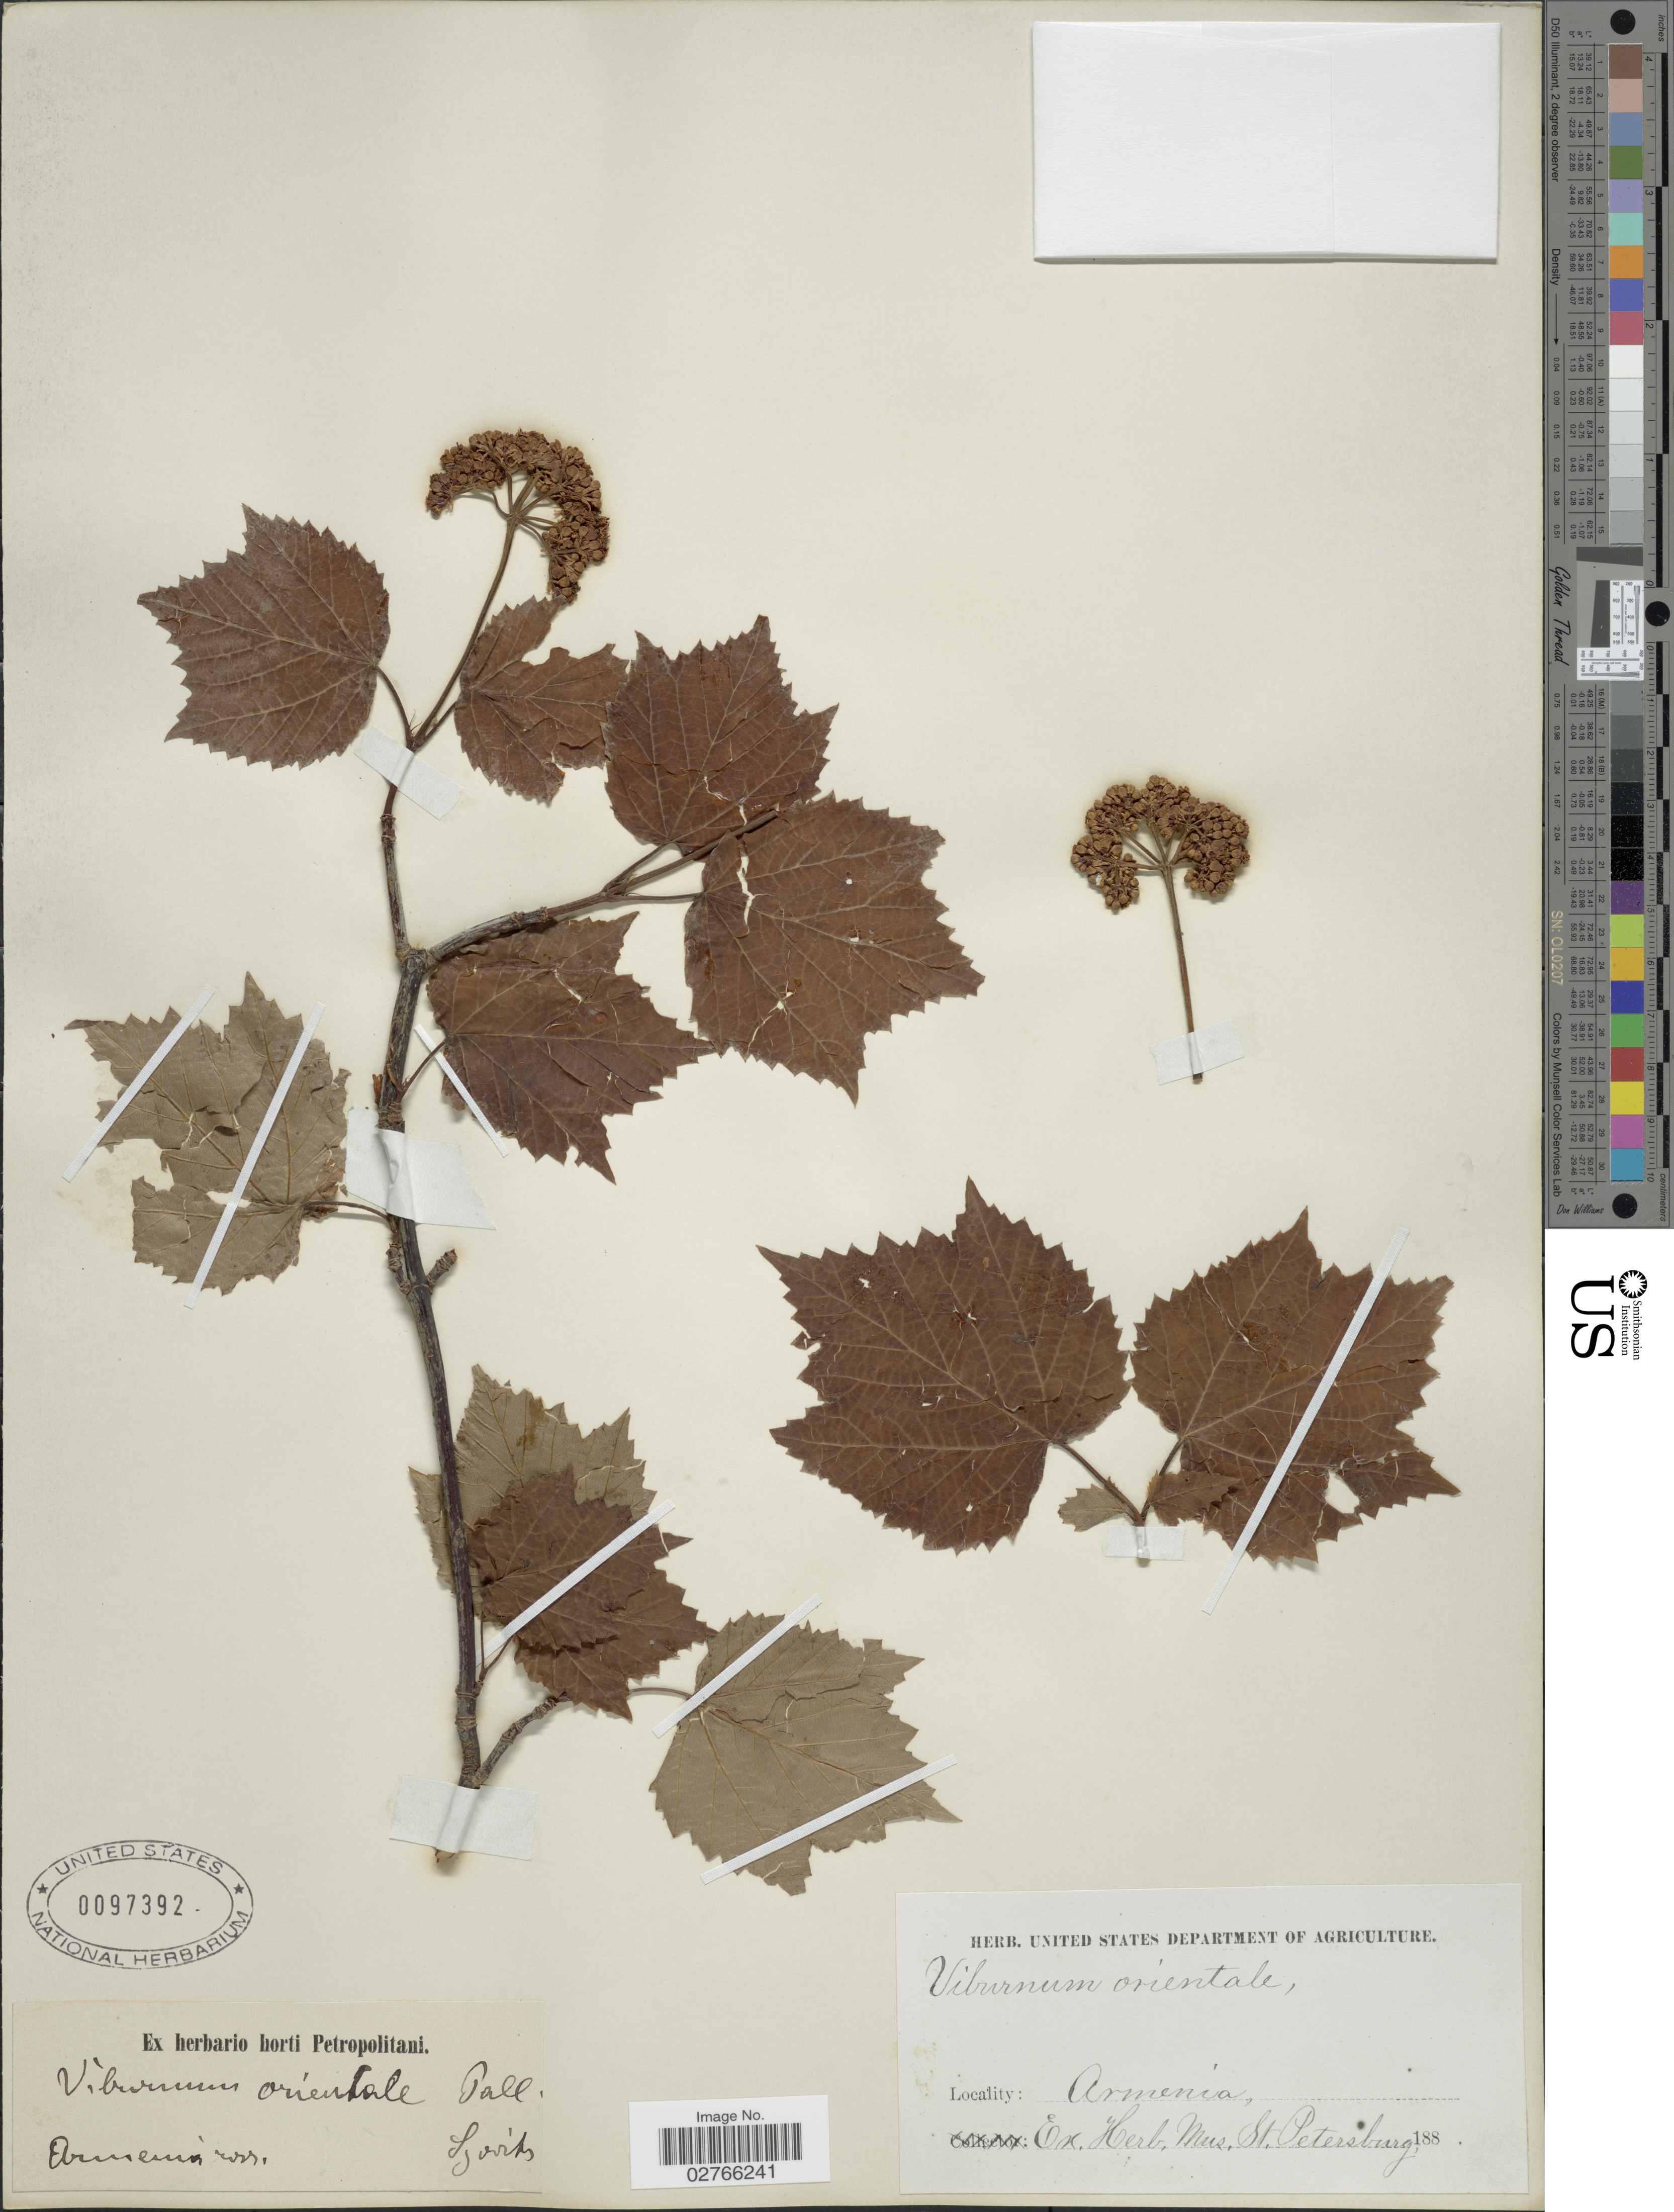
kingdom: Plantae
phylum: Tracheophyta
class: Magnoliopsida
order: Dipsacales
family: Viburnaceae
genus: Viburnum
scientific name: Viburnum orientale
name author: Pall.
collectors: Szovits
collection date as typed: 188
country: Armenia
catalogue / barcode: US 97392